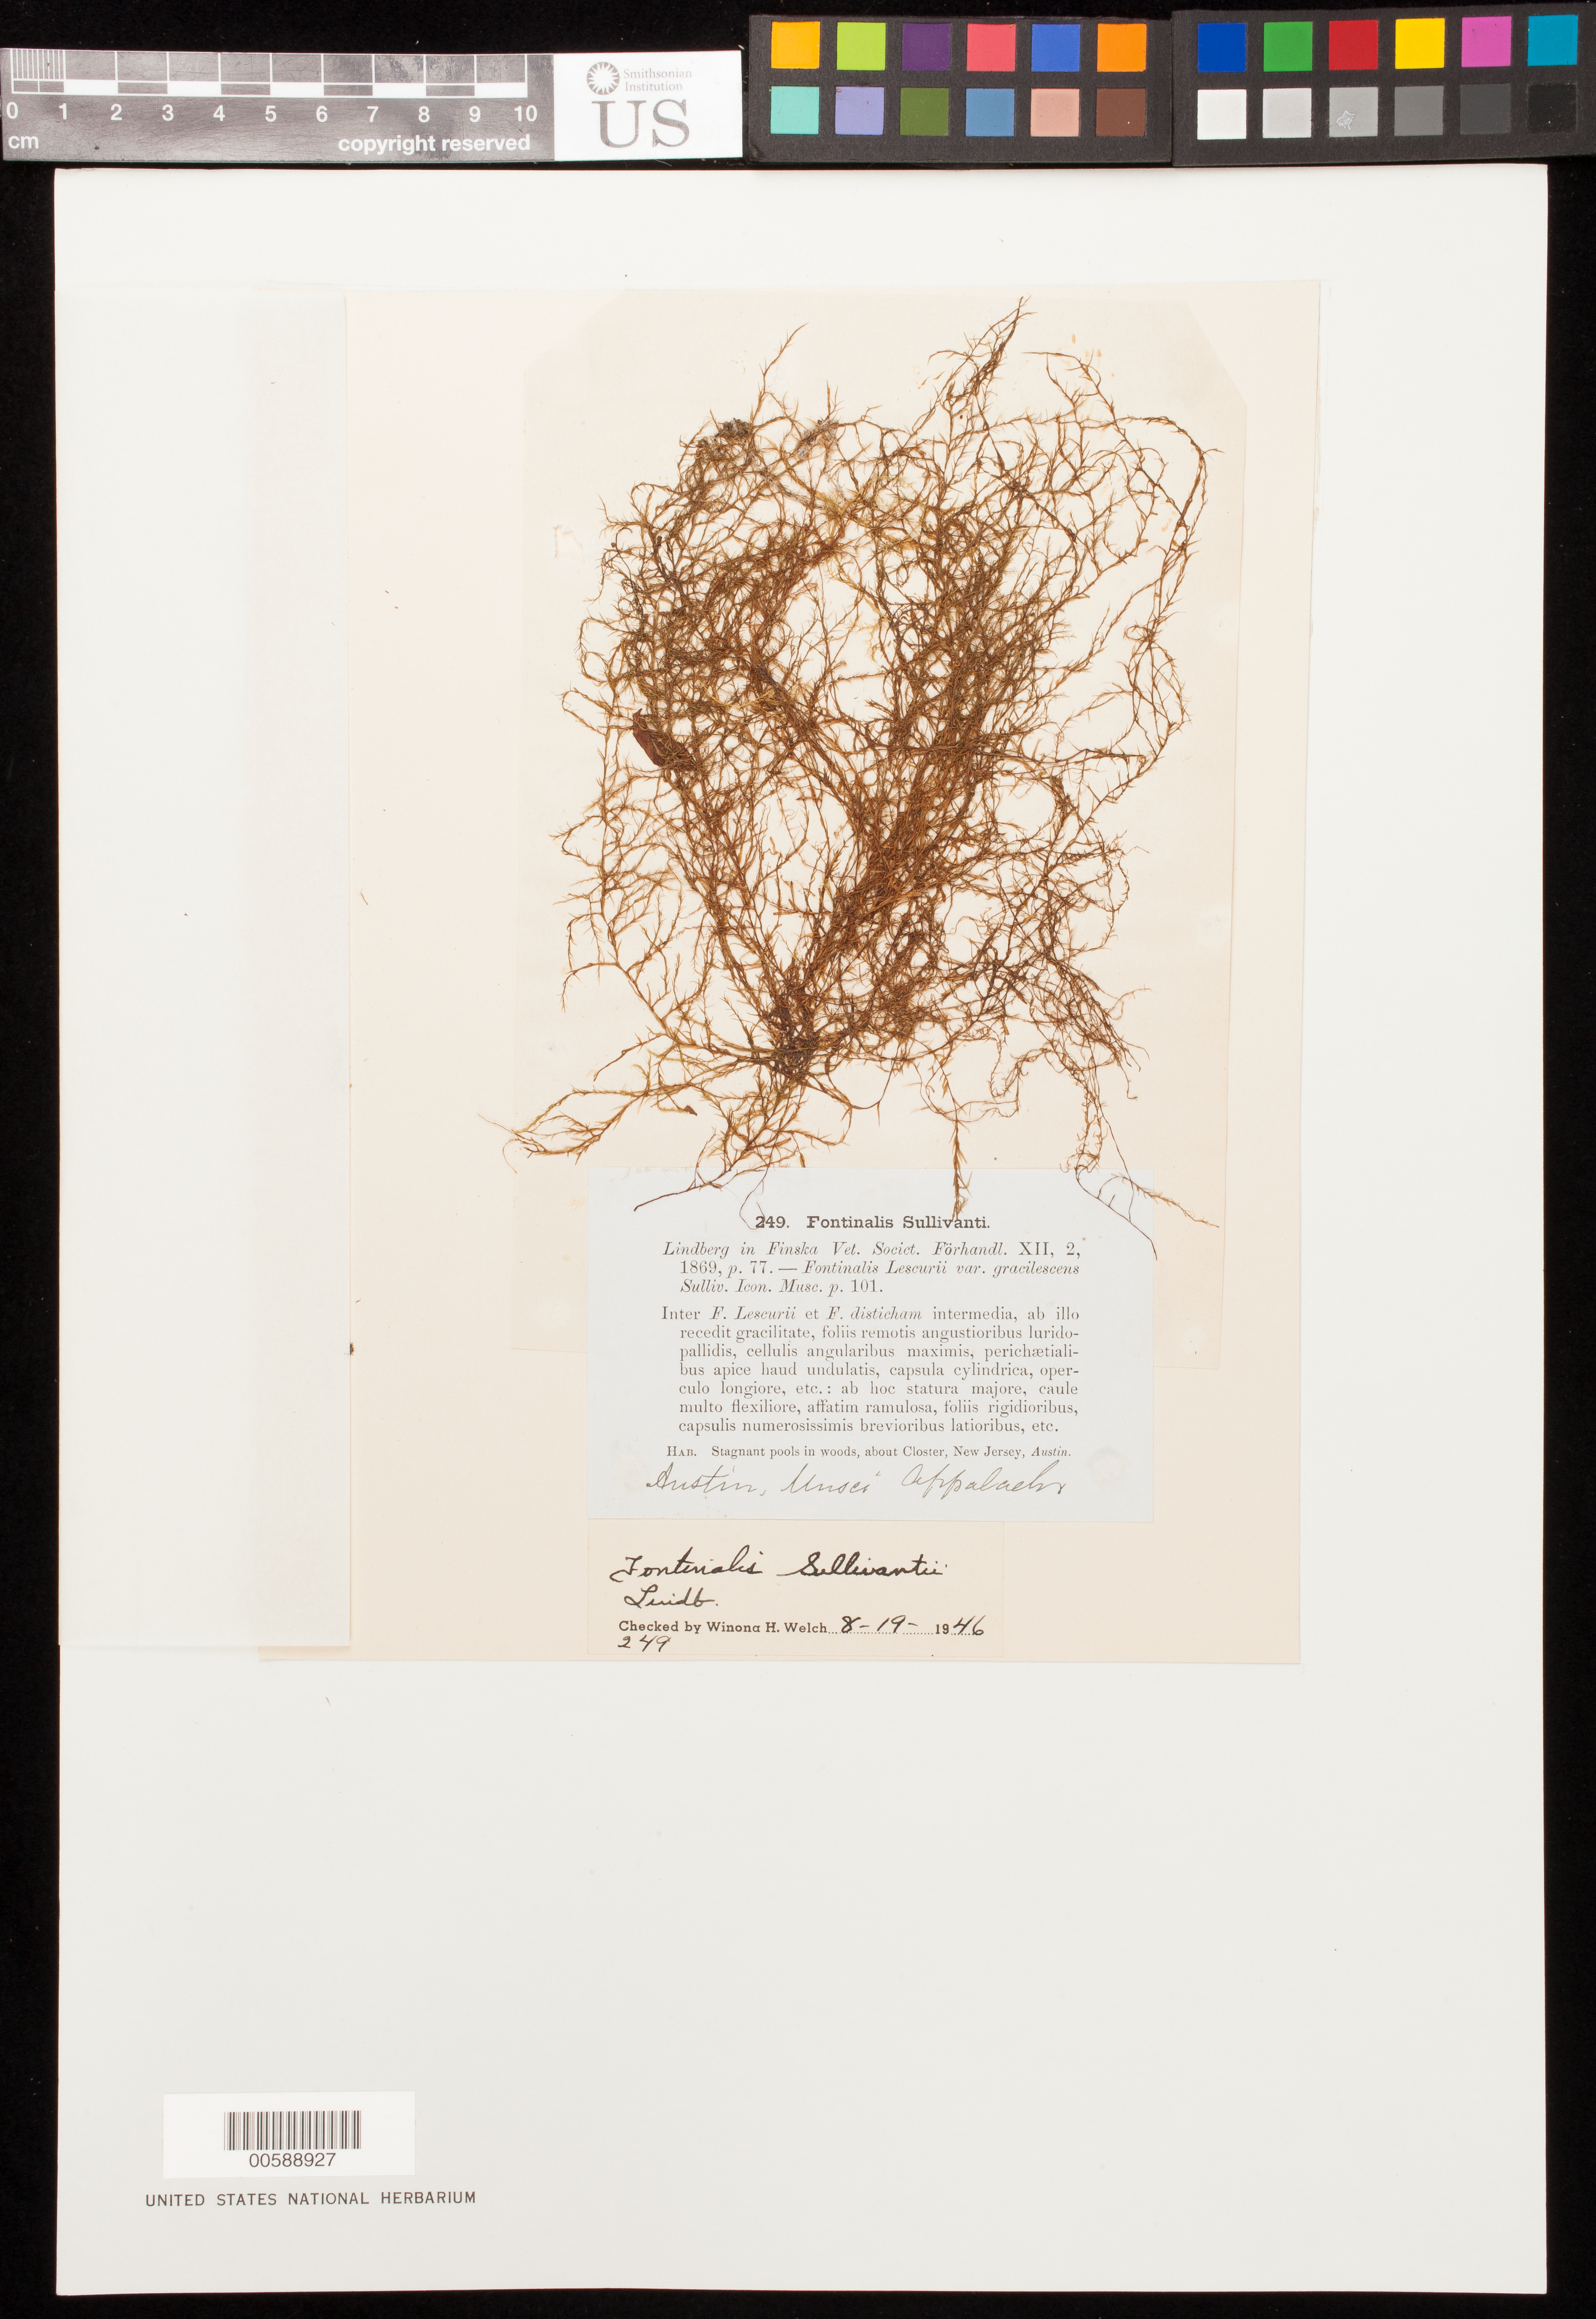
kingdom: Plantae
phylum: Bryophyta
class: Bryopsida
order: Hypnales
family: Fontinalaceae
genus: Fontinalis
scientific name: Fontinalis sullivantii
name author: Lindb.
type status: Isotype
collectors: C. F. Austin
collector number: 249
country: United States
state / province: New Jersey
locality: About Closter.